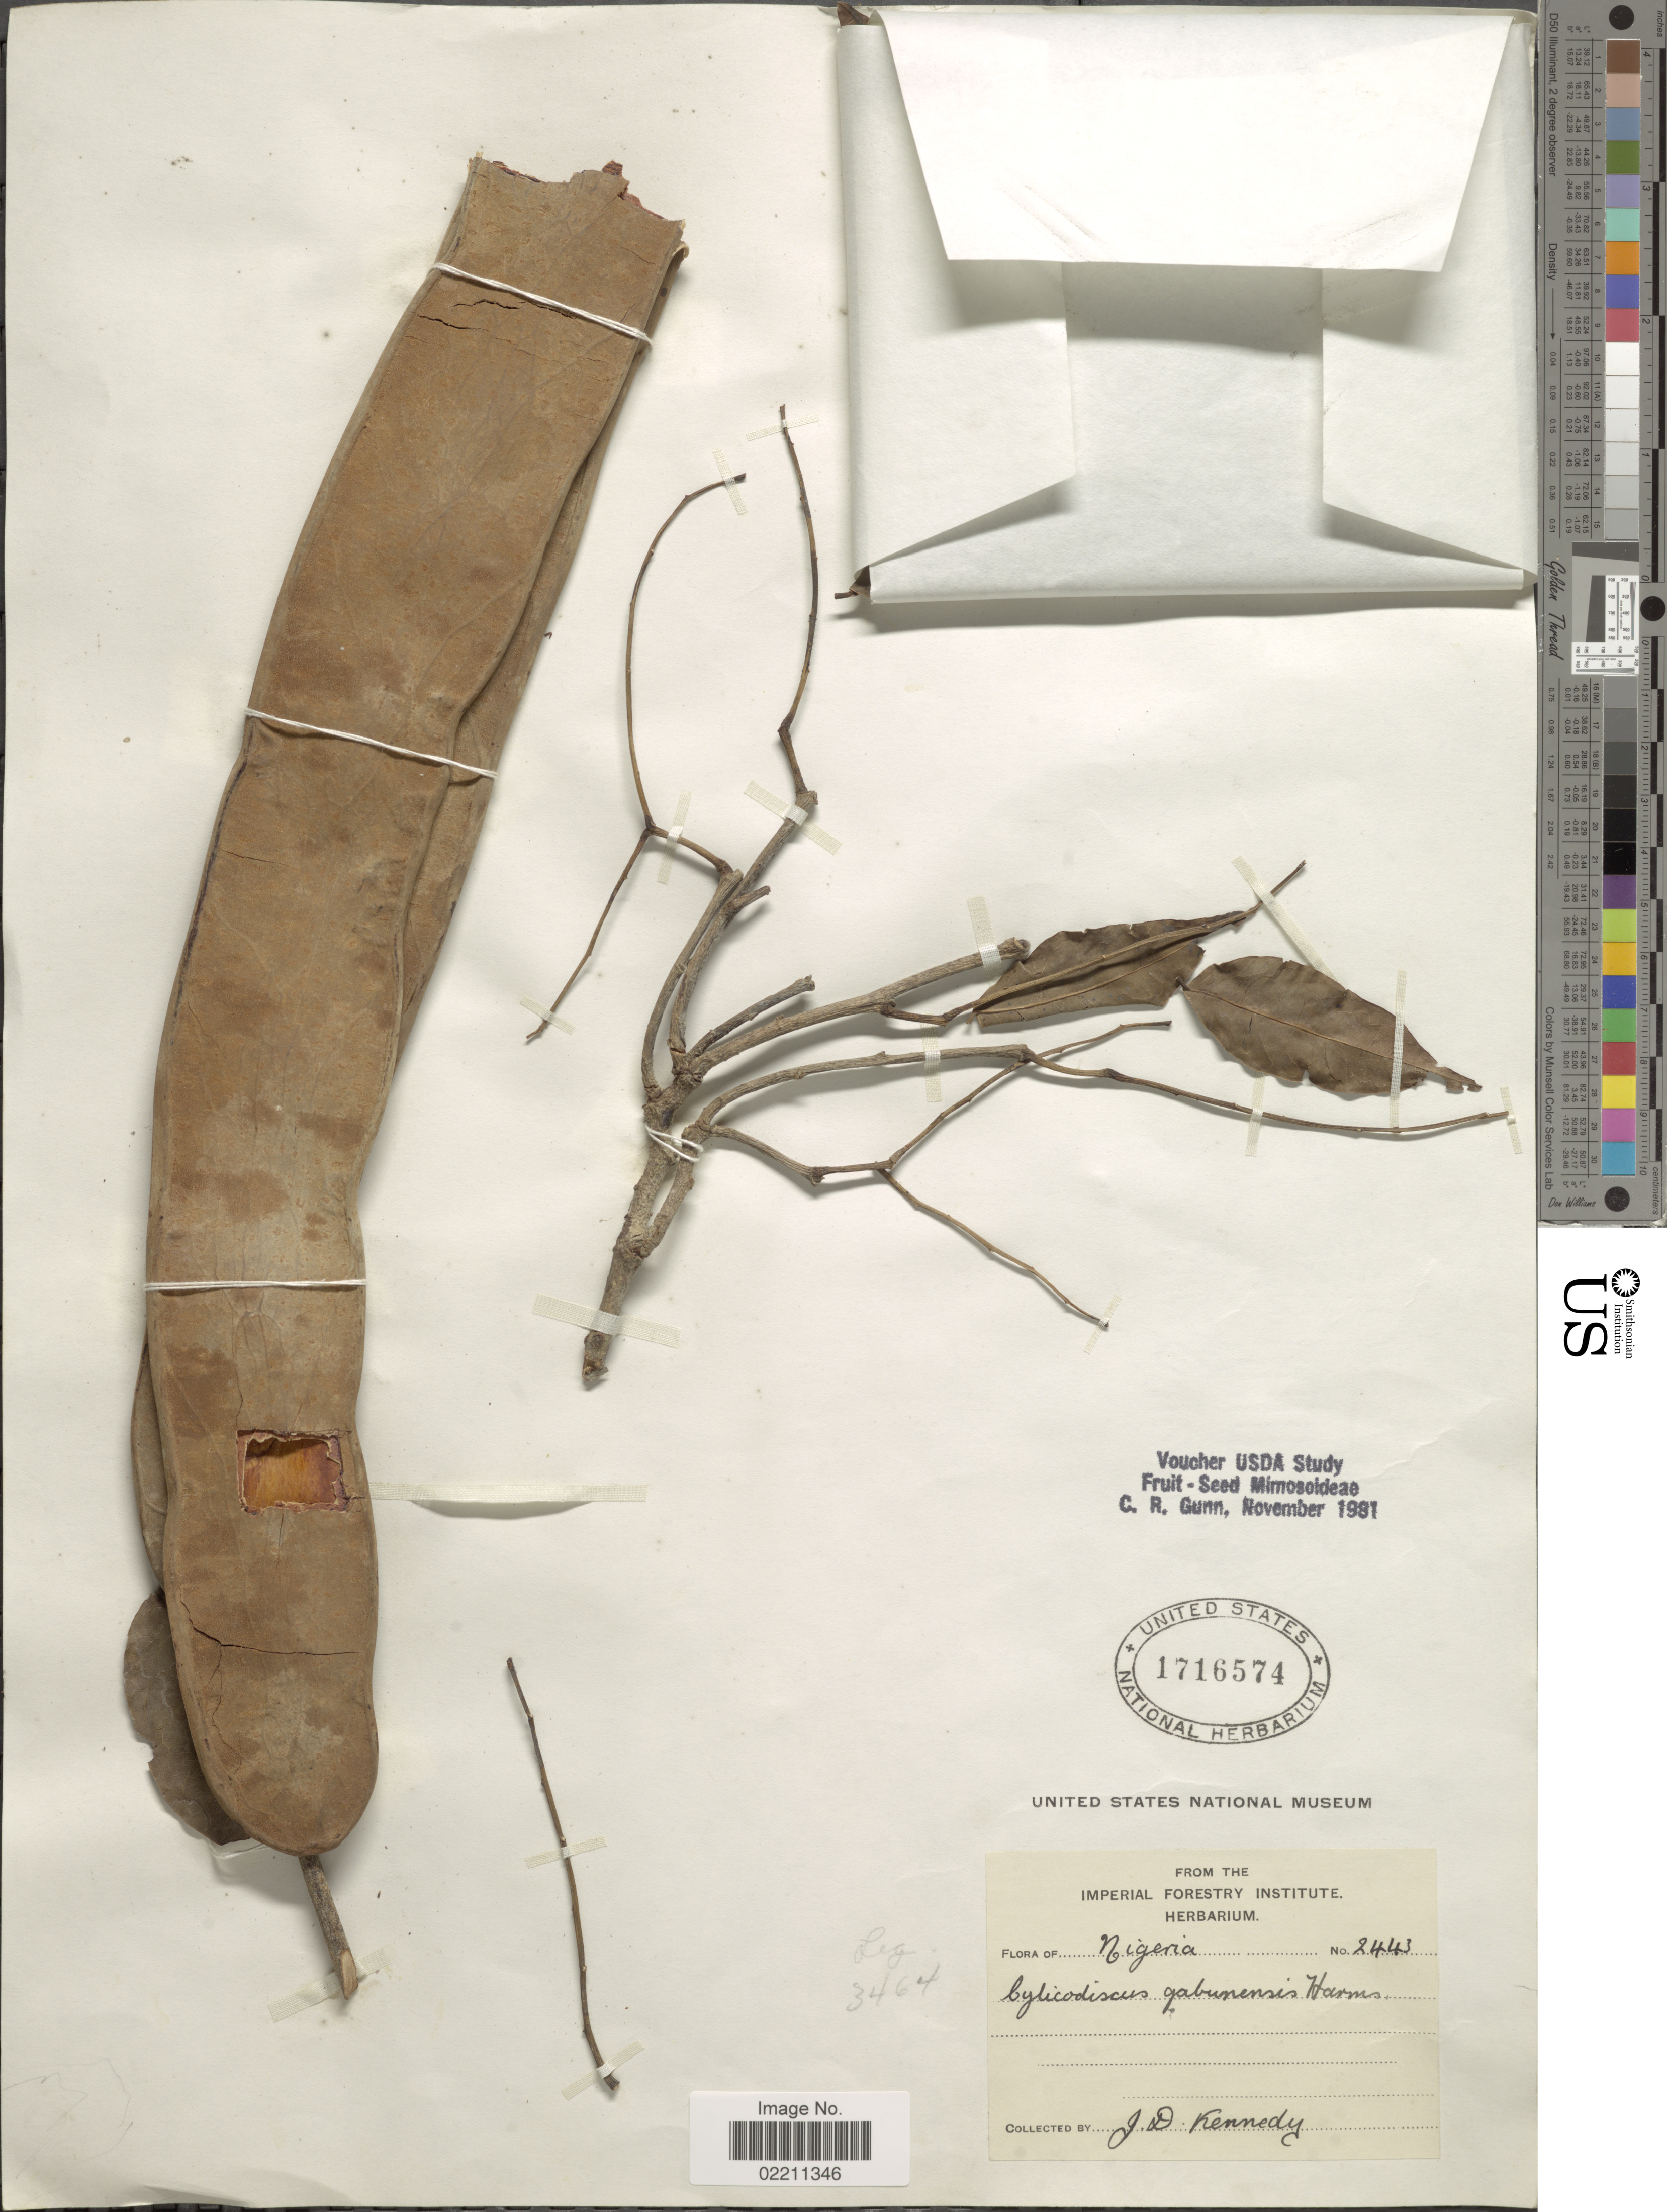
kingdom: Plantae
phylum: Tracheophyta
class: Magnoliopsida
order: Fabales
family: Fabaceae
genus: Cylicodiscus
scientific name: Cylicodiscus gabunensis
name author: Harms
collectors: J. D. Kennedy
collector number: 2443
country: Nigeria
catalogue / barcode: US 1716574